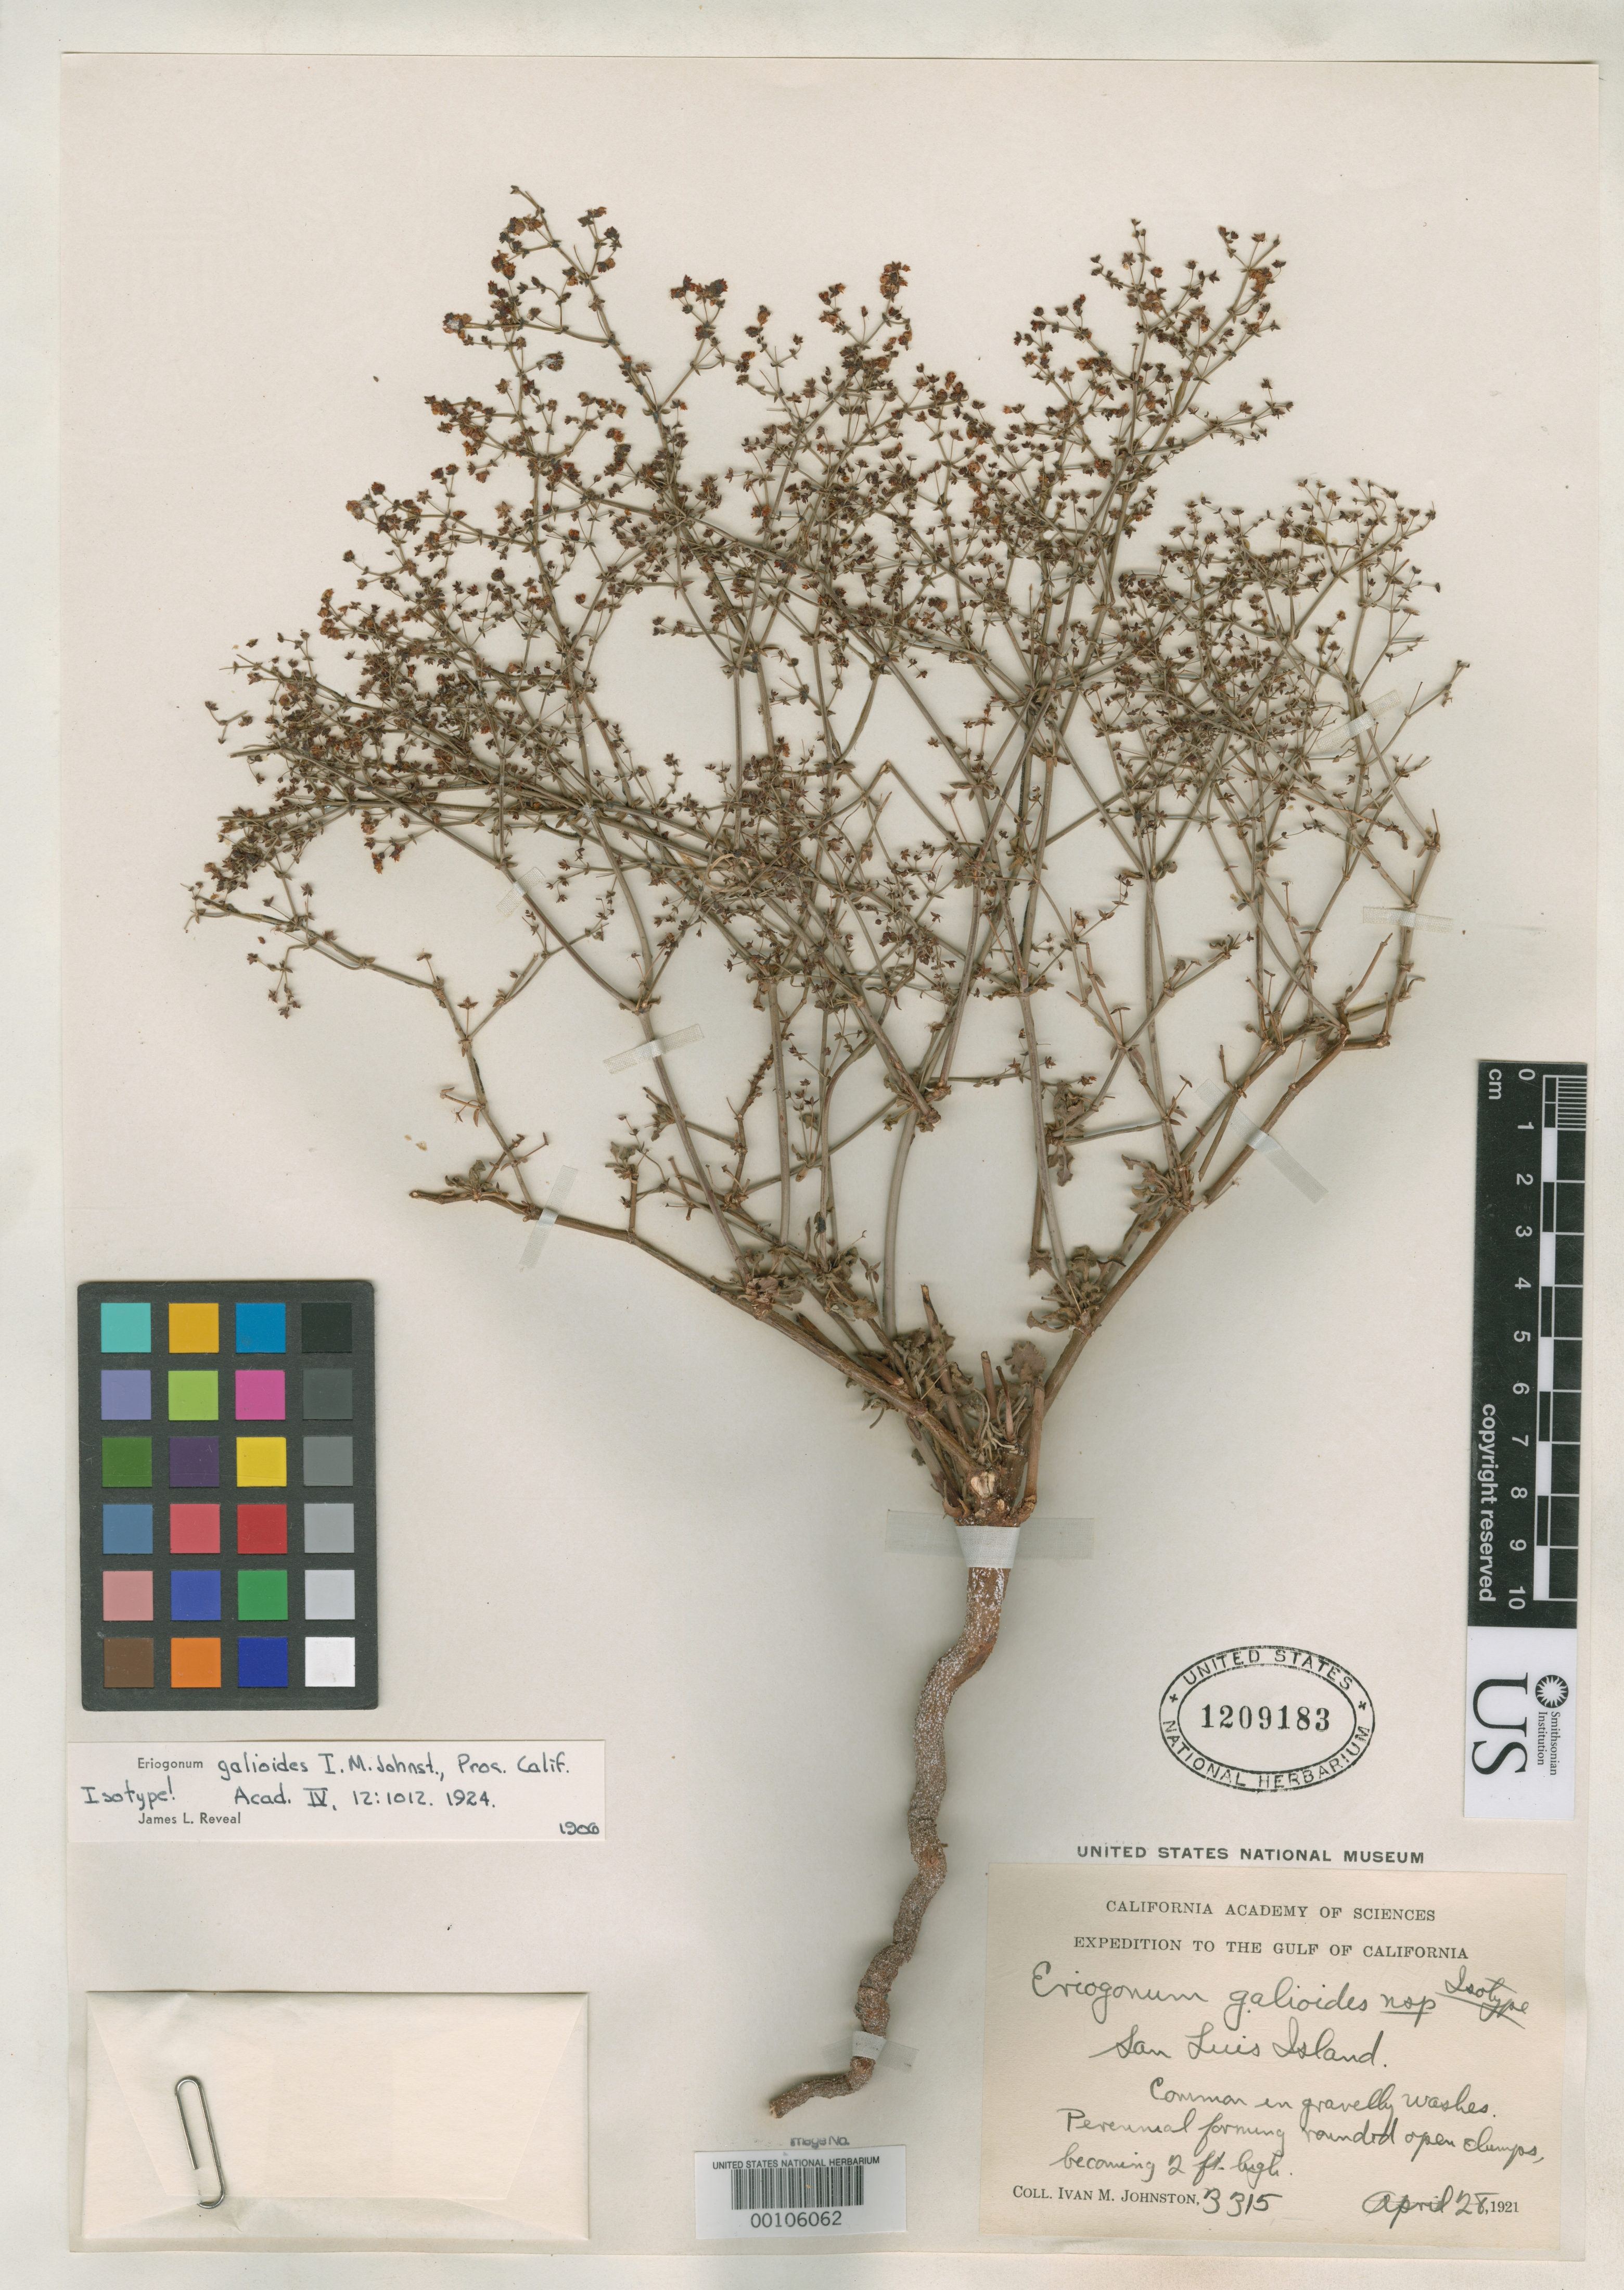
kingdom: Plantae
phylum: Tracheophyta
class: Magnoliopsida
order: Caryophyllales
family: Polygonaceae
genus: Eriogonum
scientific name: Eriogonum galioides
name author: I.M. Johnst.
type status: Isotype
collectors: I.M. Johnston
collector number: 3315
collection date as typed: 28 Apr 1921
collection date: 1921-04-28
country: Mexico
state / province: Baja California Norte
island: San Luis Island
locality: Gulf of California.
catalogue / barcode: US 1209183